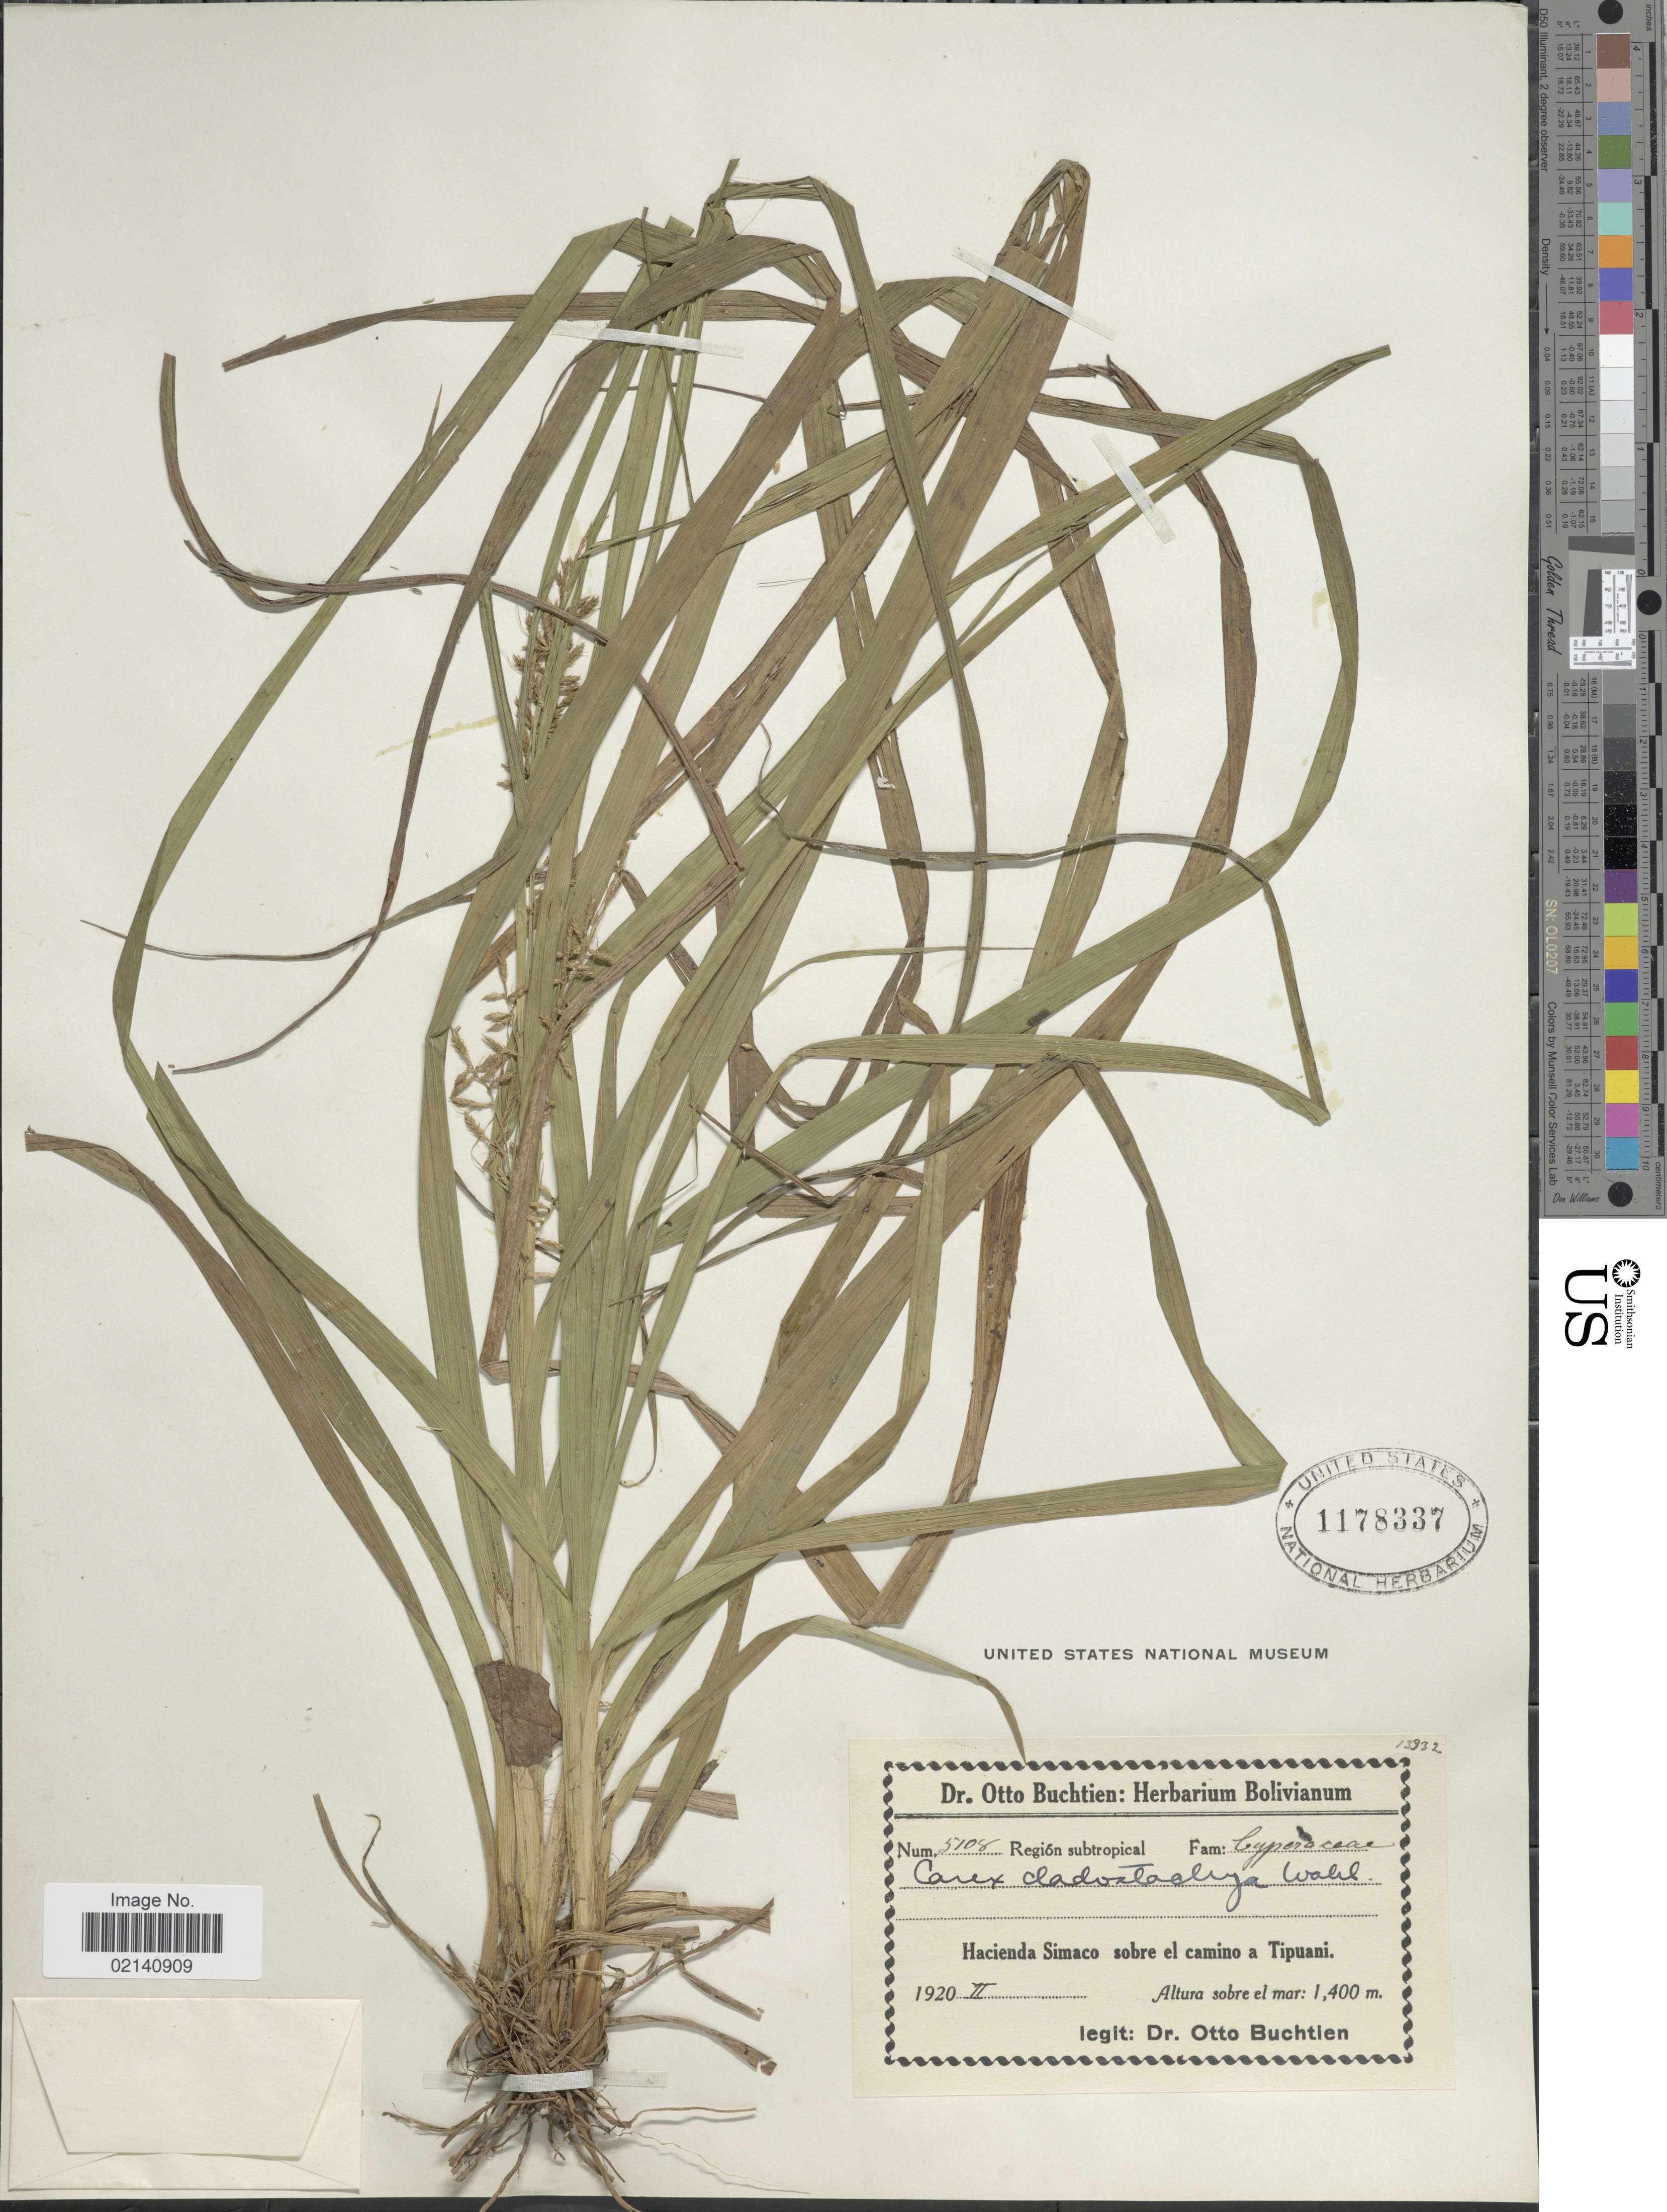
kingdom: Plantae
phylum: Tracheophyta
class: Liliopsida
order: Poales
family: Cyperaceae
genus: Carex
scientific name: Carex polystachya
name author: Sw. ex Wahlenb.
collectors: O. Buchtien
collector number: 5108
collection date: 1920-02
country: Bolivia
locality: Hacienda Simaco sobre el camino a Tipuani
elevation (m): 1400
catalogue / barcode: US 1178337